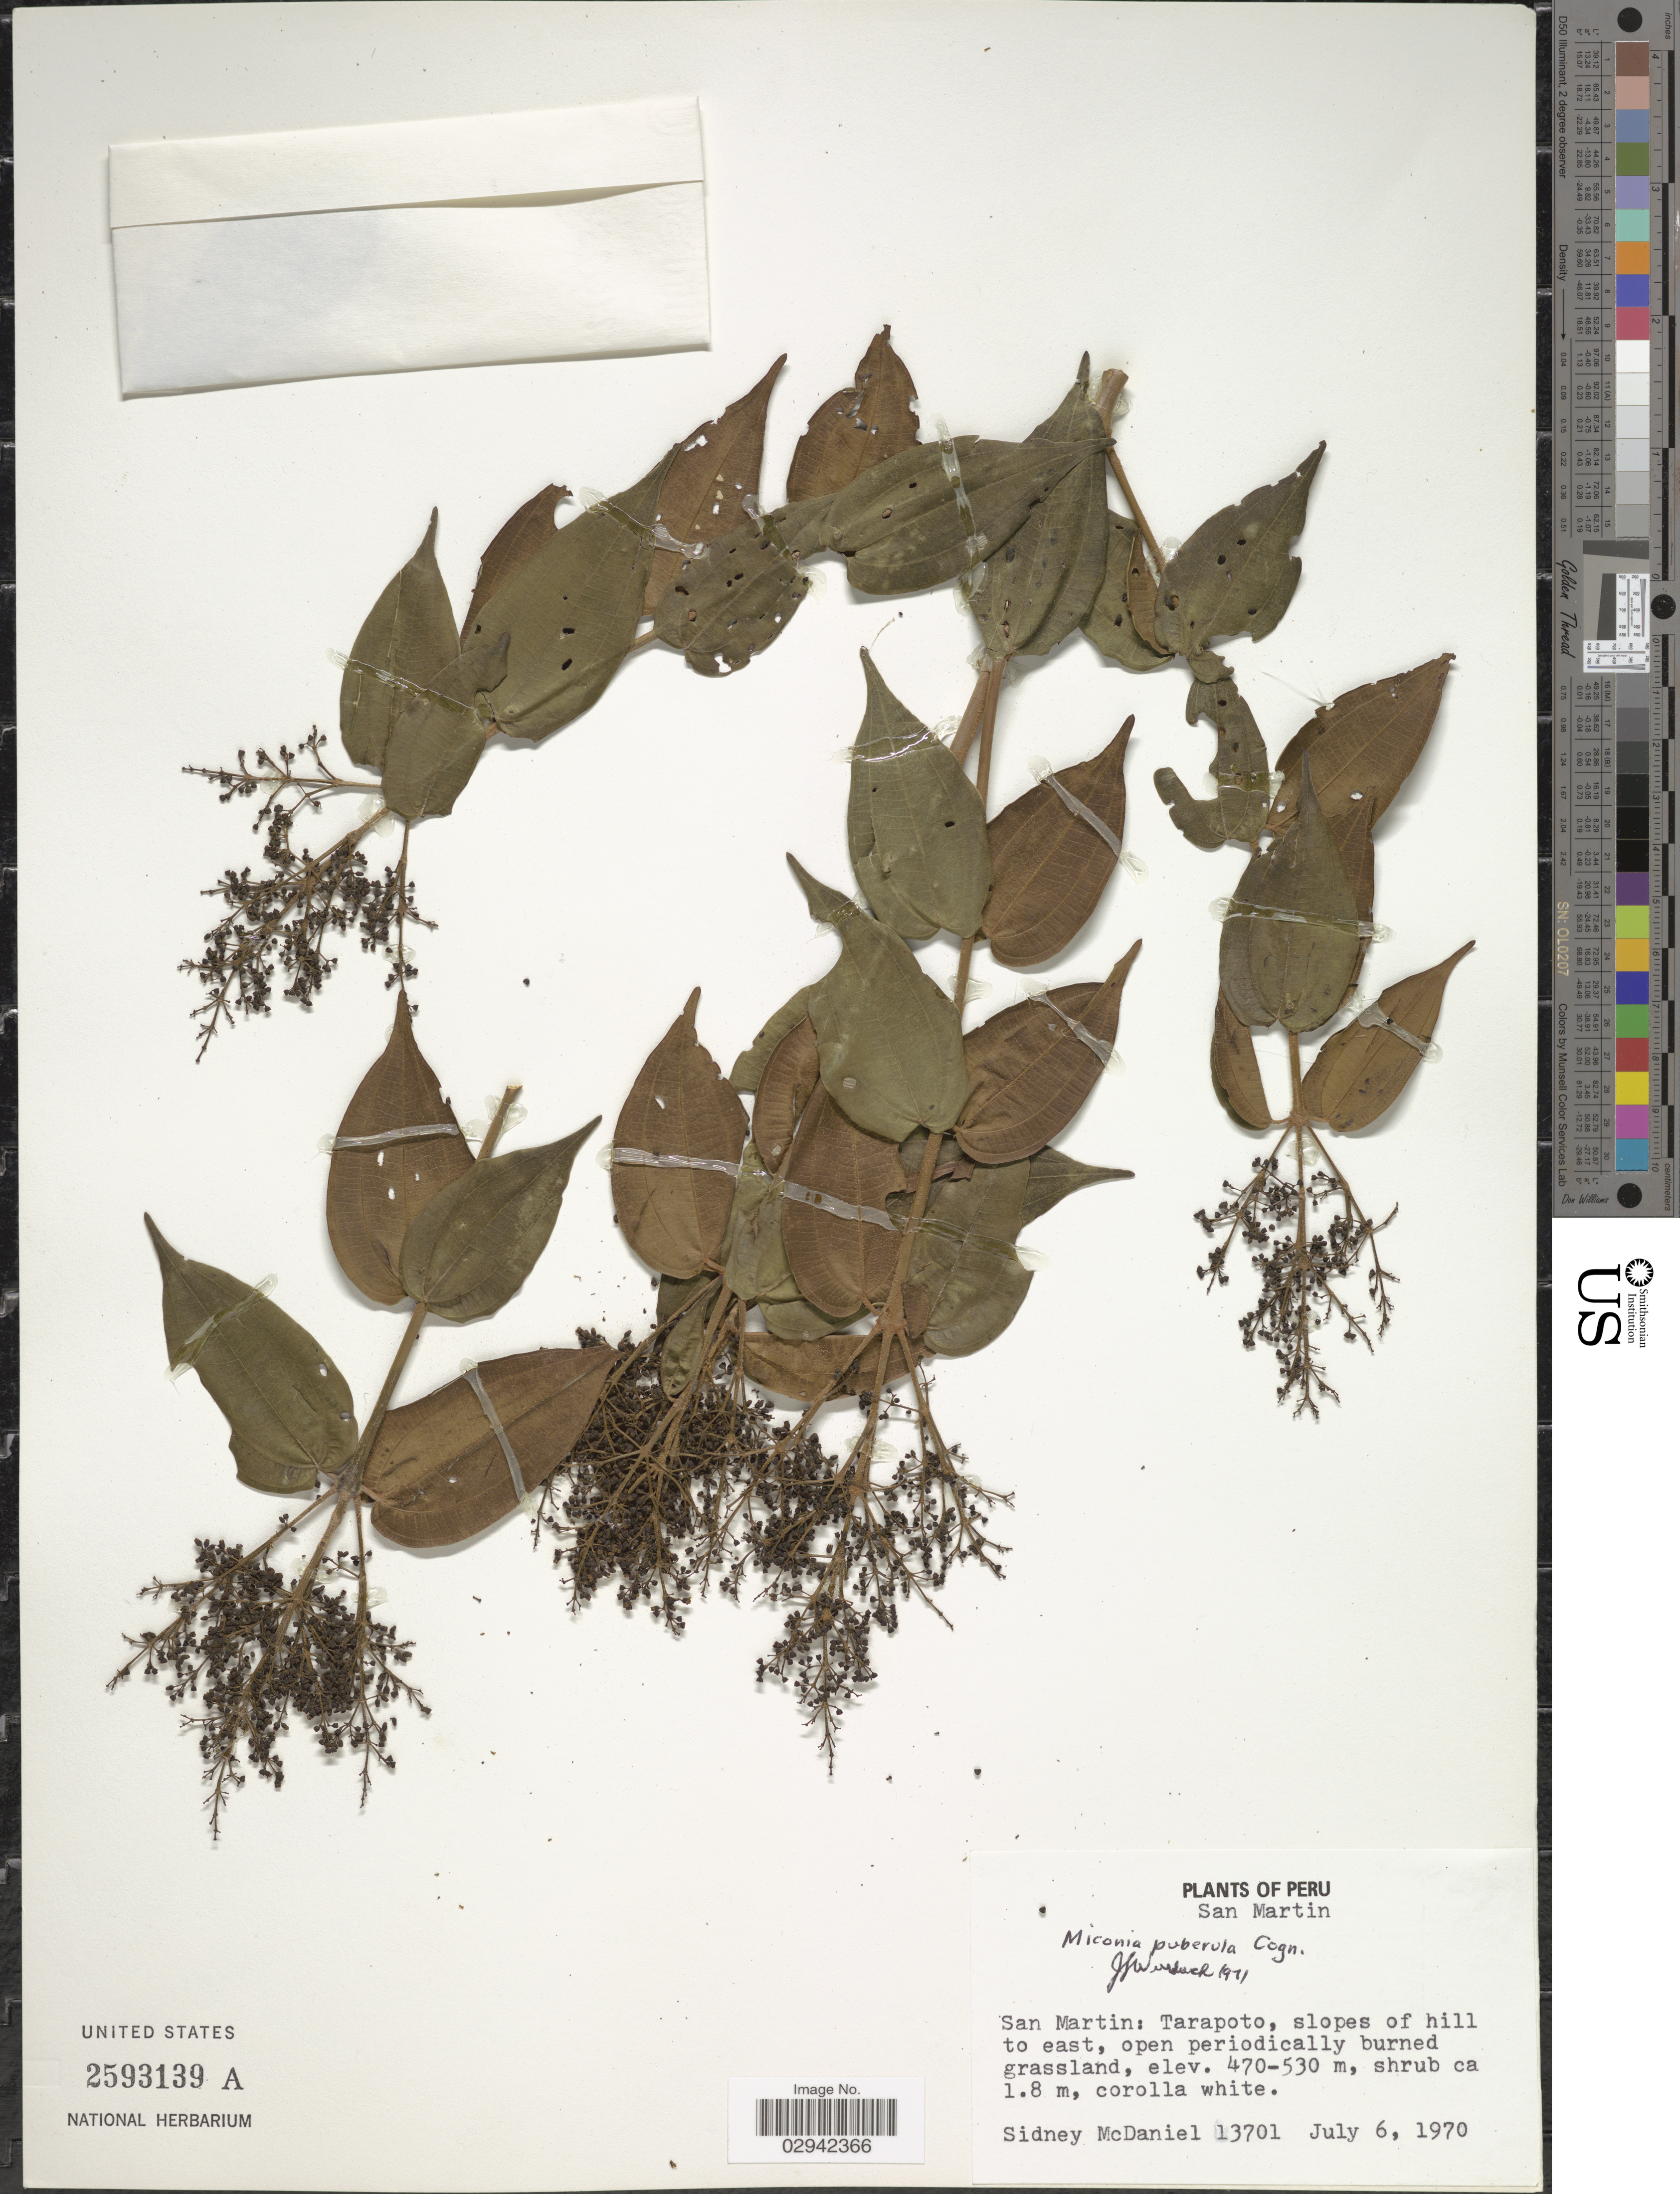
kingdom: Plantae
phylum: Tracheophyta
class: Magnoliopsida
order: Myrtales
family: Melastomataceae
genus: Miconia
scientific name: Miconia puberula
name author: Cogn.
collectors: S. McDaniel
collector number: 13701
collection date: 1970-07-06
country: Peru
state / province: San Martín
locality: Tarapoto, slopes of hill to east.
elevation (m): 470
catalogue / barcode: US 2593139A